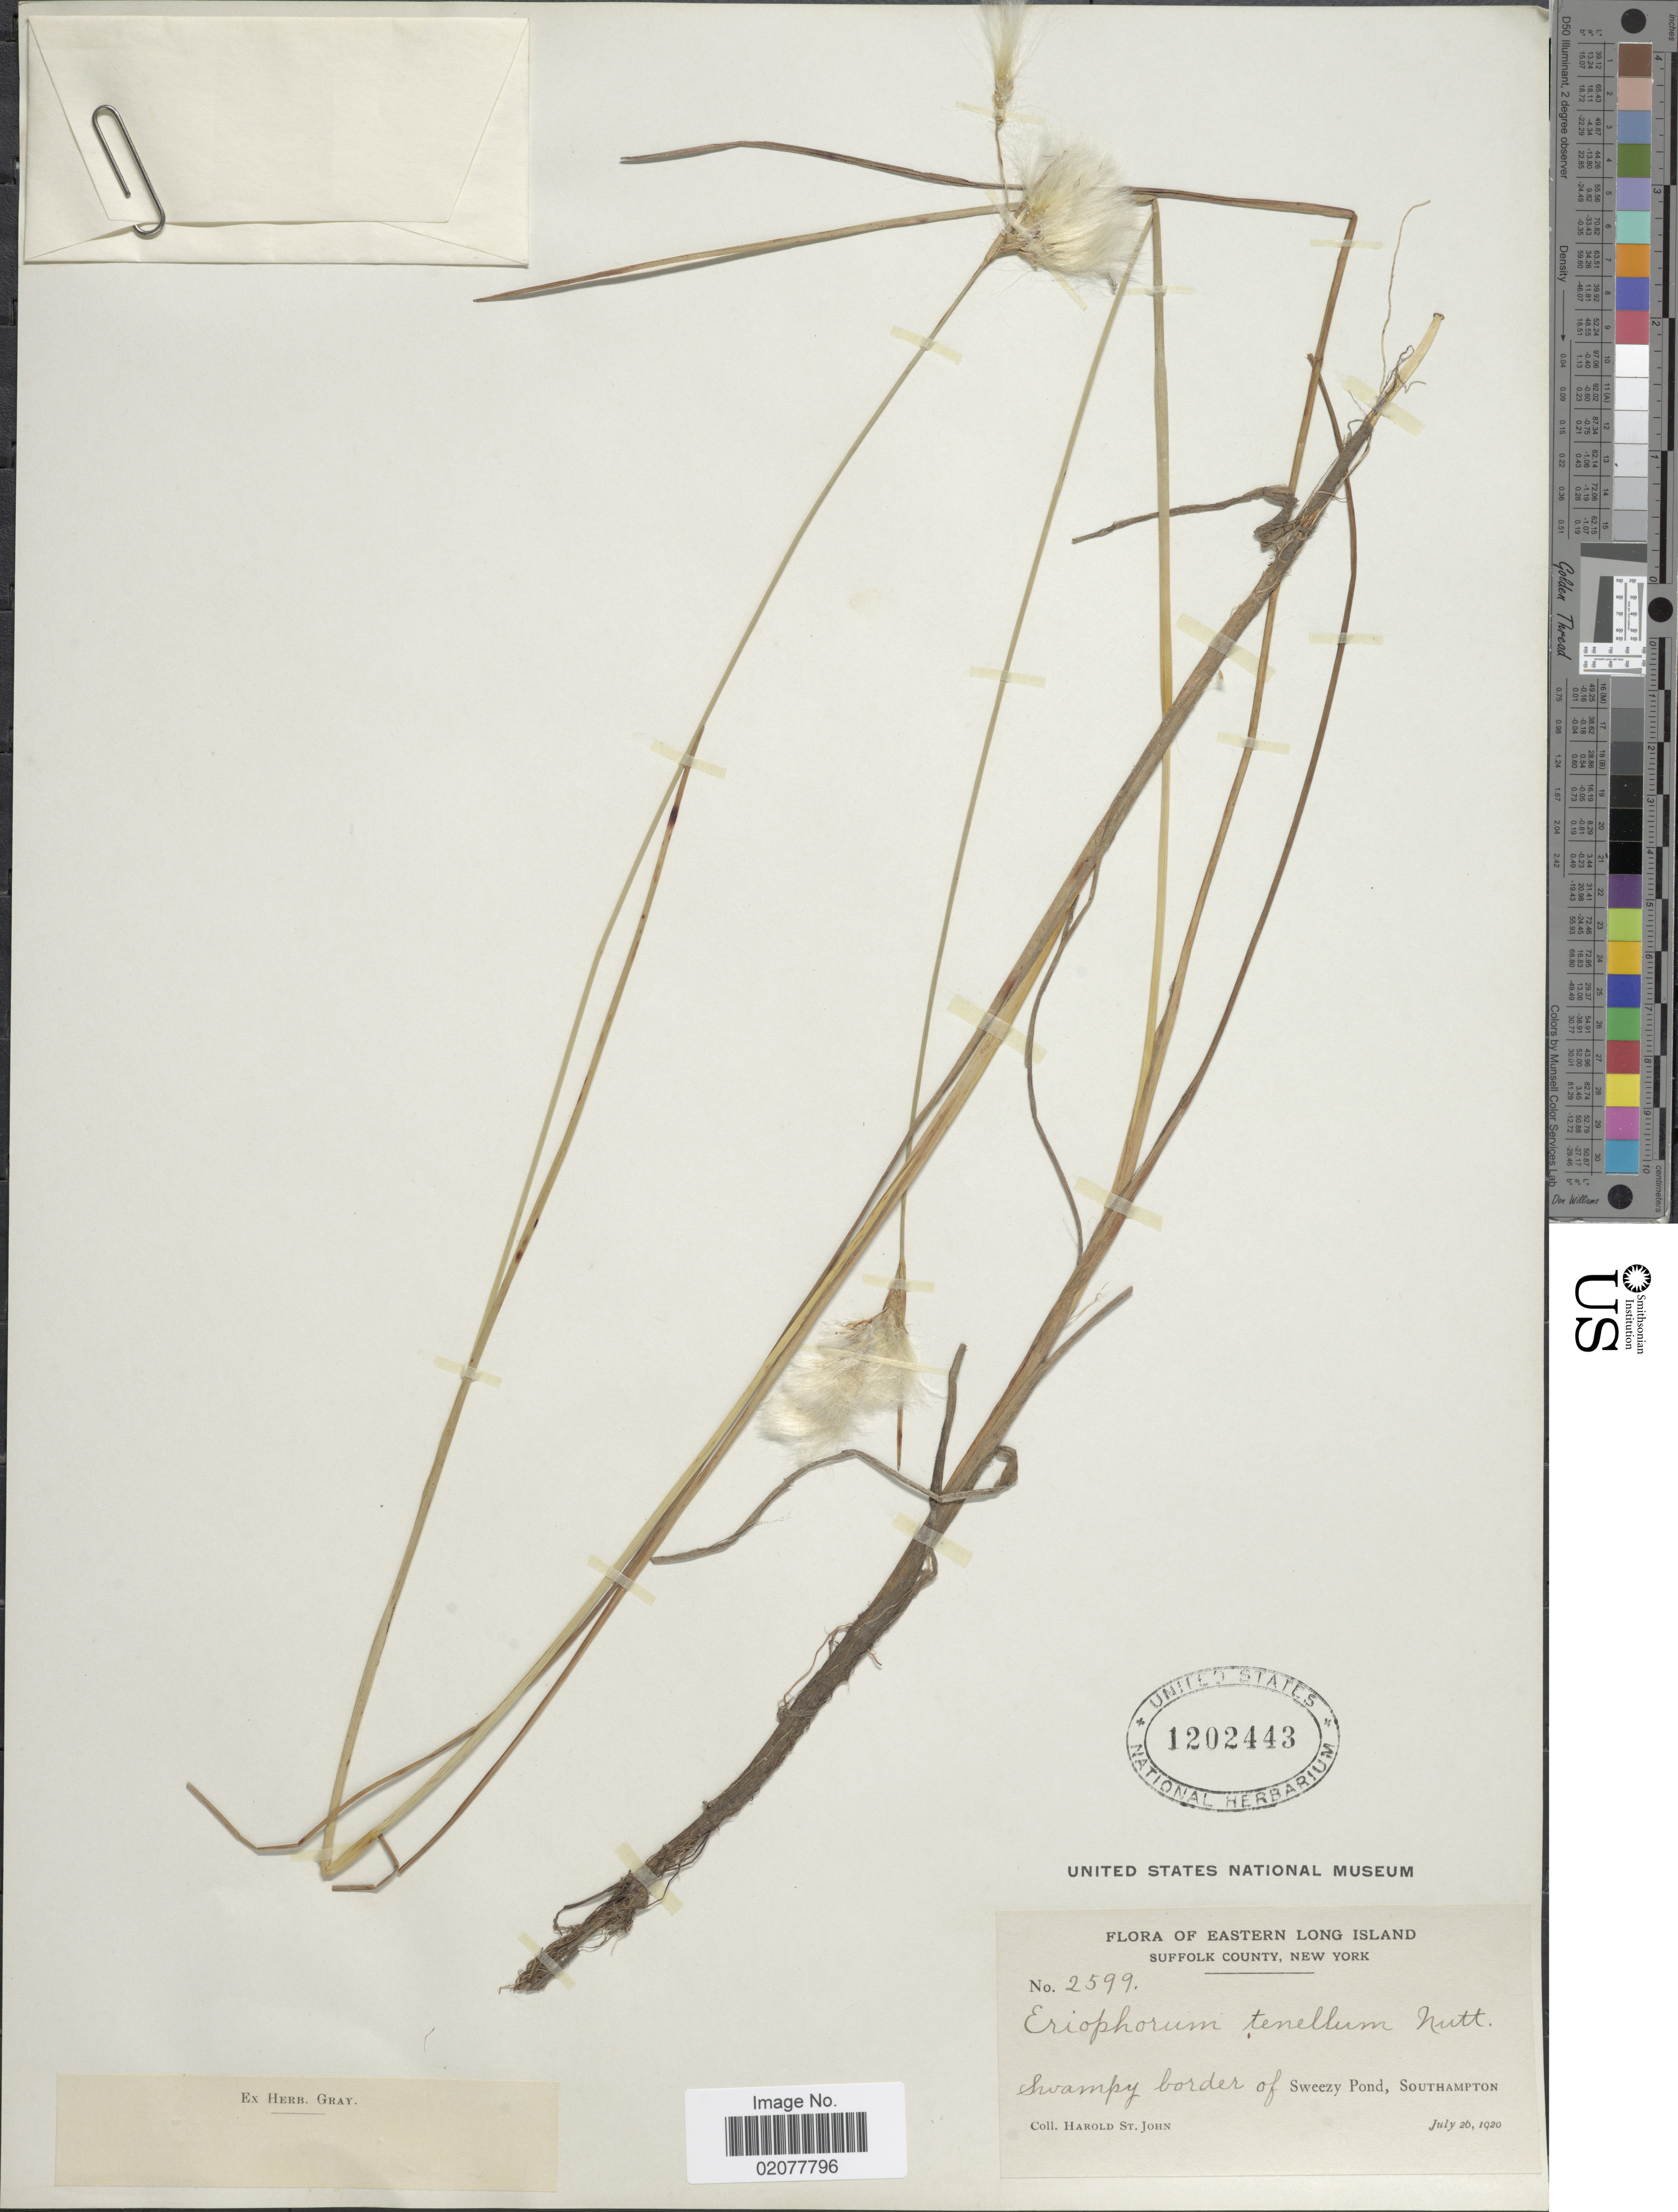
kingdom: Plantae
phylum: Tracheophyta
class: Liliopsida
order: Poales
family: Cyperaceae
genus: Eriophorum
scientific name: Eriophorum tenellum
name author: Nutt.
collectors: H. St. John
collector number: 2599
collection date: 1920-07-26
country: United States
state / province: New York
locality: Eastern Long Island. Suffolk County. Swampy border of Sweezy Pond, Southampton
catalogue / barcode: US 1202443